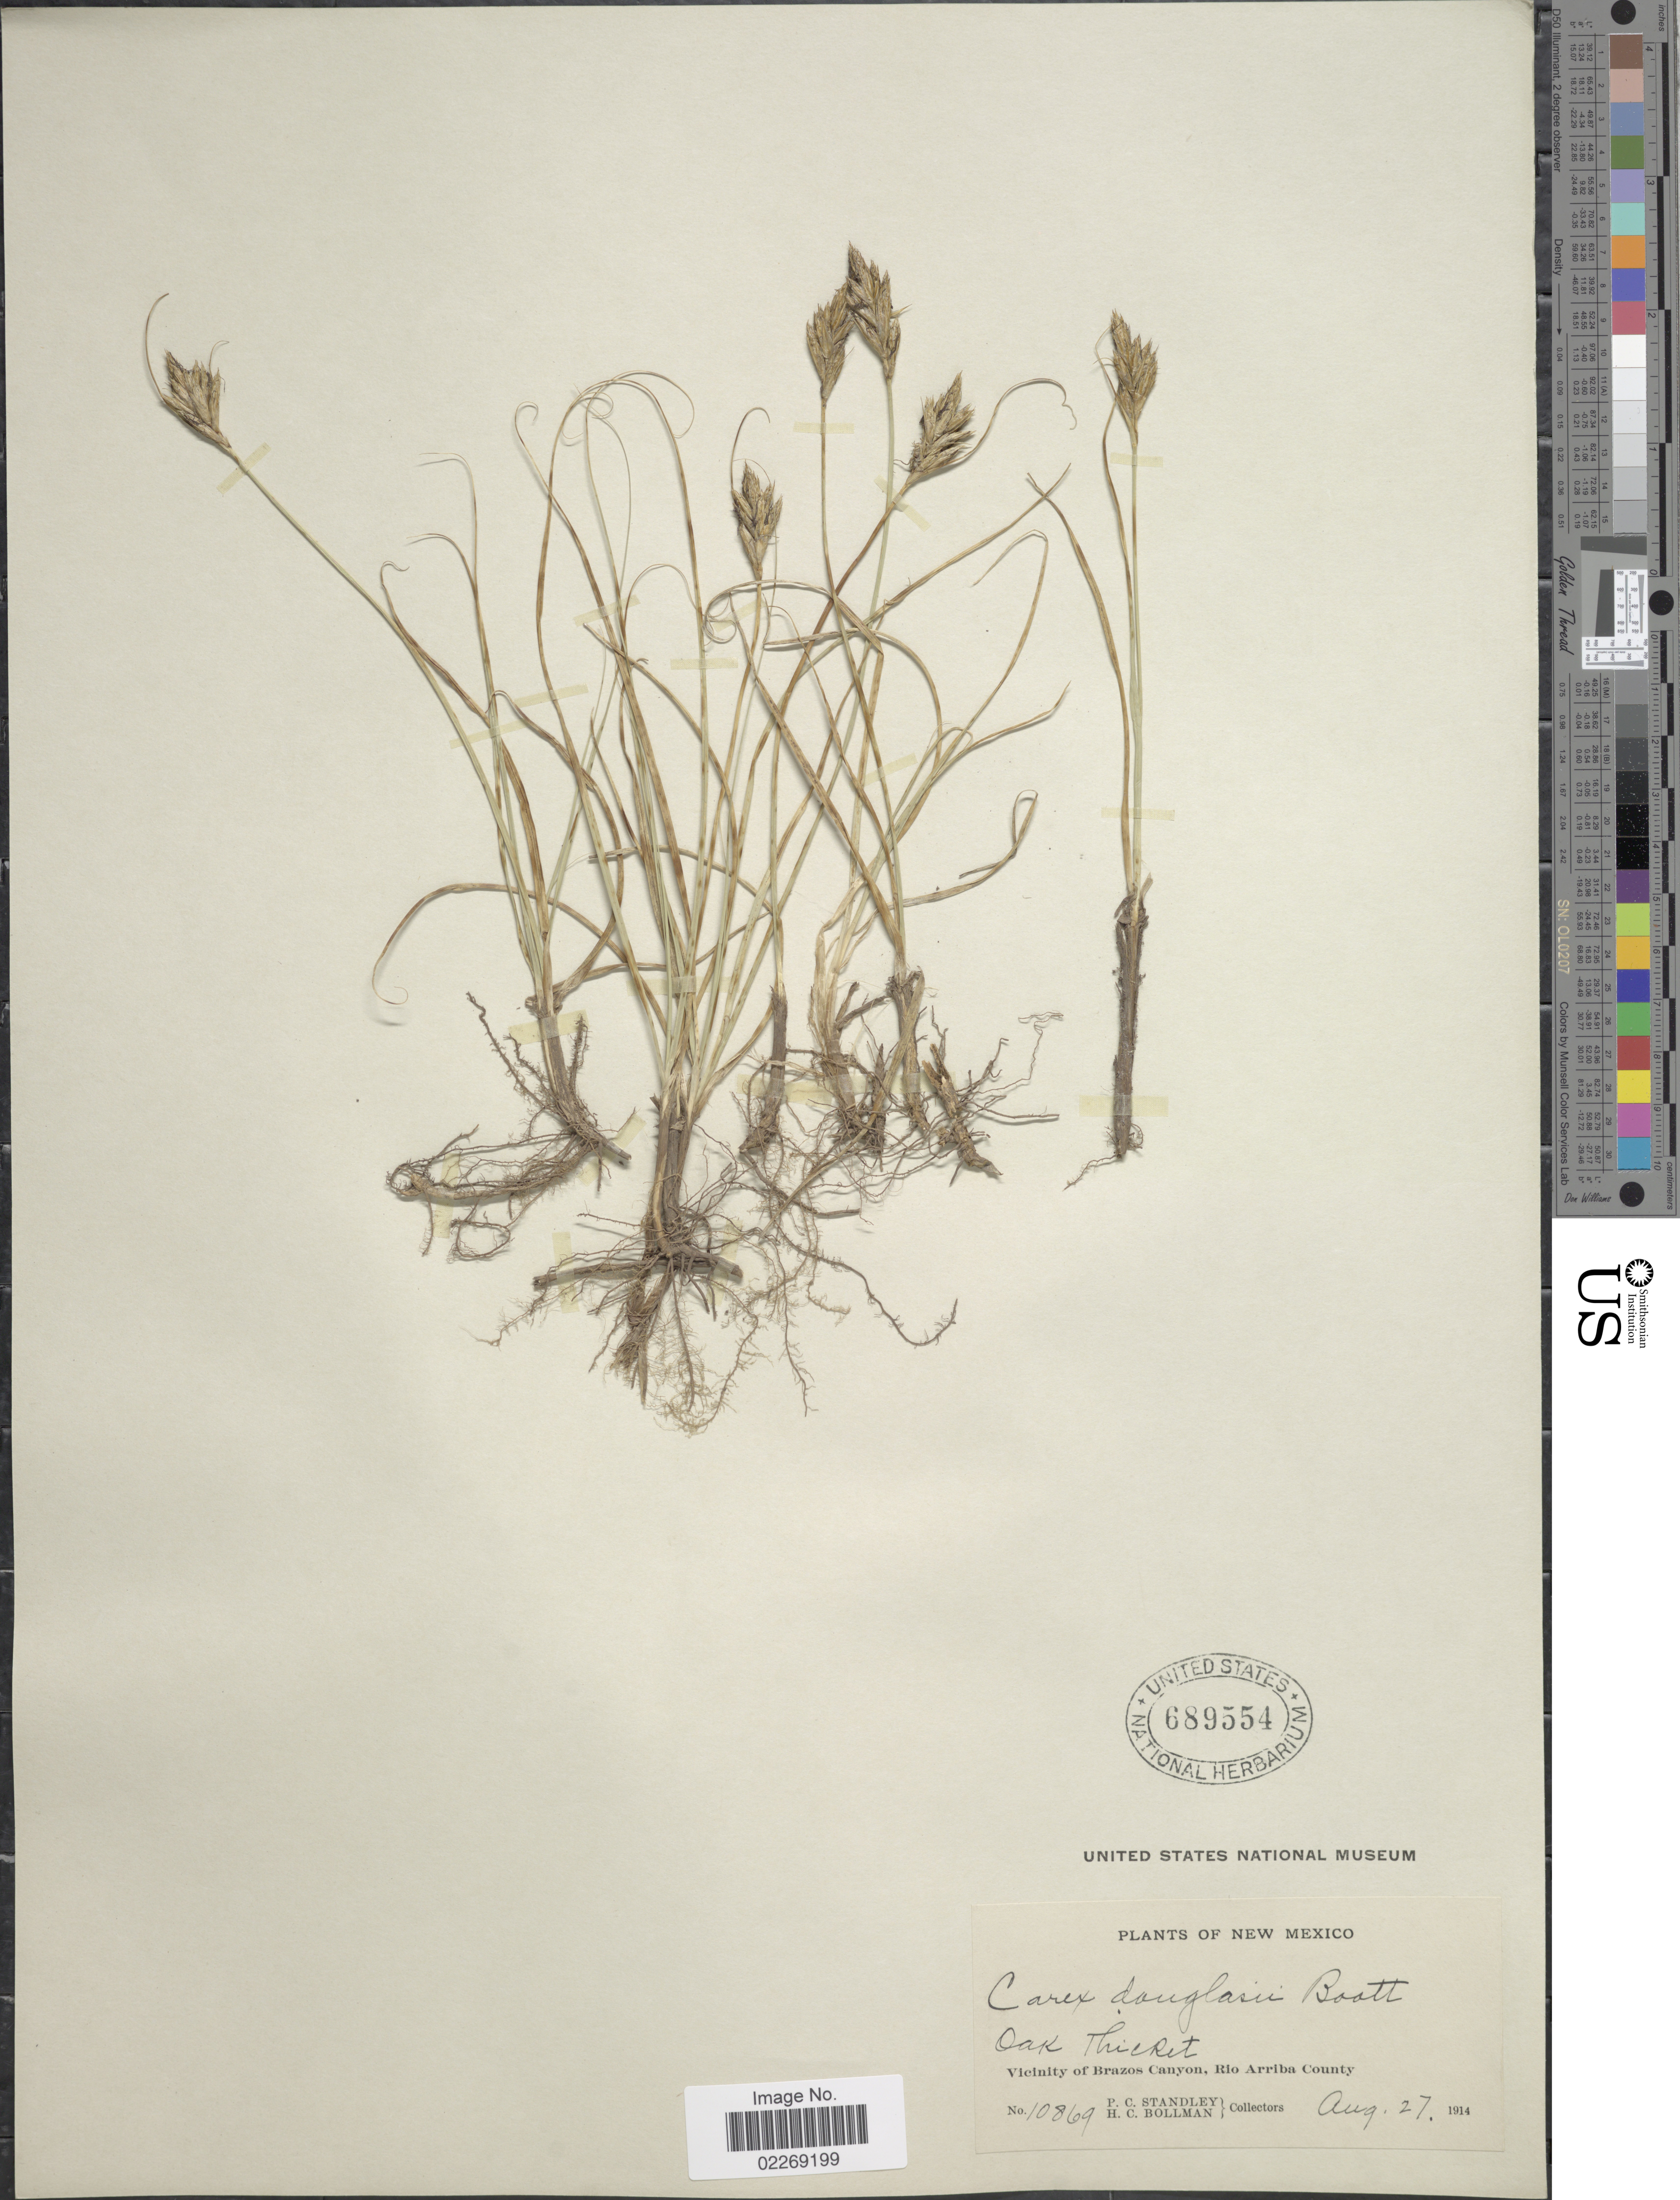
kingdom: Plantae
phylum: Tracheophyta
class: Liliopsida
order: Poales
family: Cyperaceae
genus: Carex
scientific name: Carex douglasii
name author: Boott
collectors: P. C. Standley & H. C. Bollman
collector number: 10869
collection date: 1914-08-27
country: United States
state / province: New Mexico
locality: Vicinity of Brazos Canyon, Rio Arriba County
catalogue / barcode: US 689554